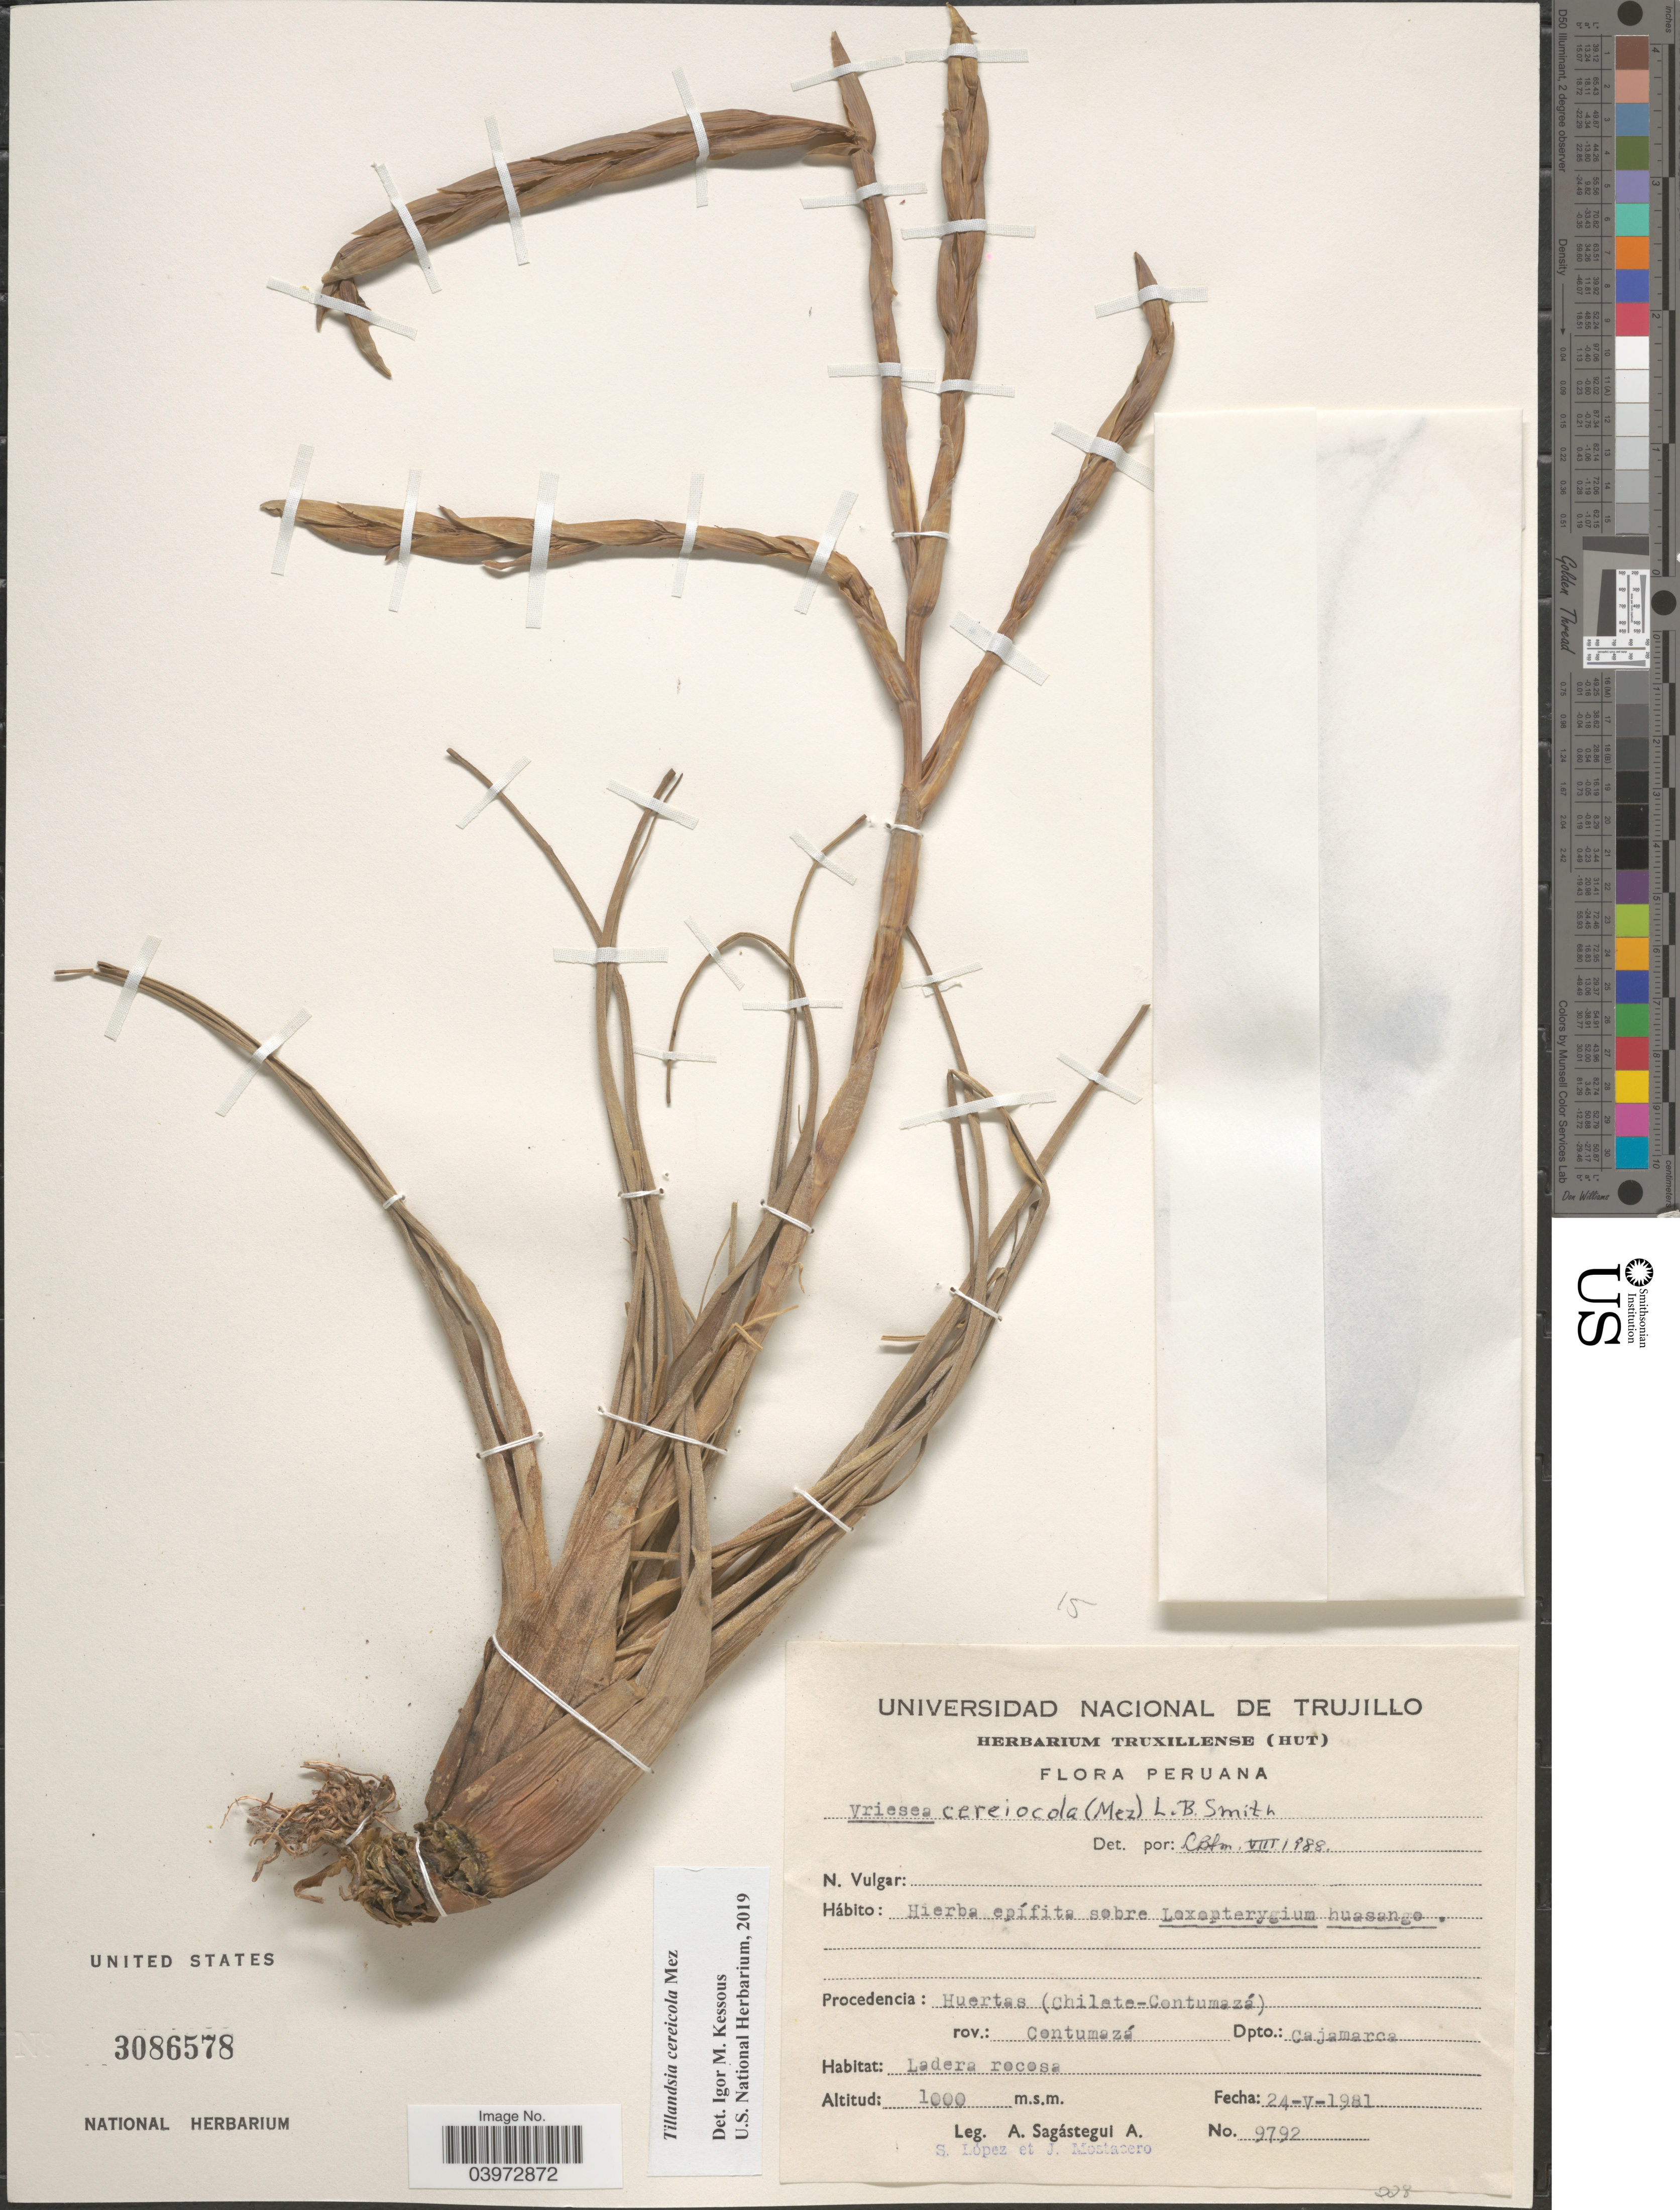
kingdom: Plantae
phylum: Tracheophyta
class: Liliopsida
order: Poales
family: Bromeliaceae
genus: Tillandsia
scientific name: Tillandsia cereicola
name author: Mez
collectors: A. Sagástegui A., S. Lopez & J. Mostacero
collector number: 9792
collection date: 1981-05-24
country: Peru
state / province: Cajamarca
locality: Huertas (Chilate-Contumazá). Rov: Centumazá. Dpto: Cajamarca.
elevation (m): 1000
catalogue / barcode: US 3086578